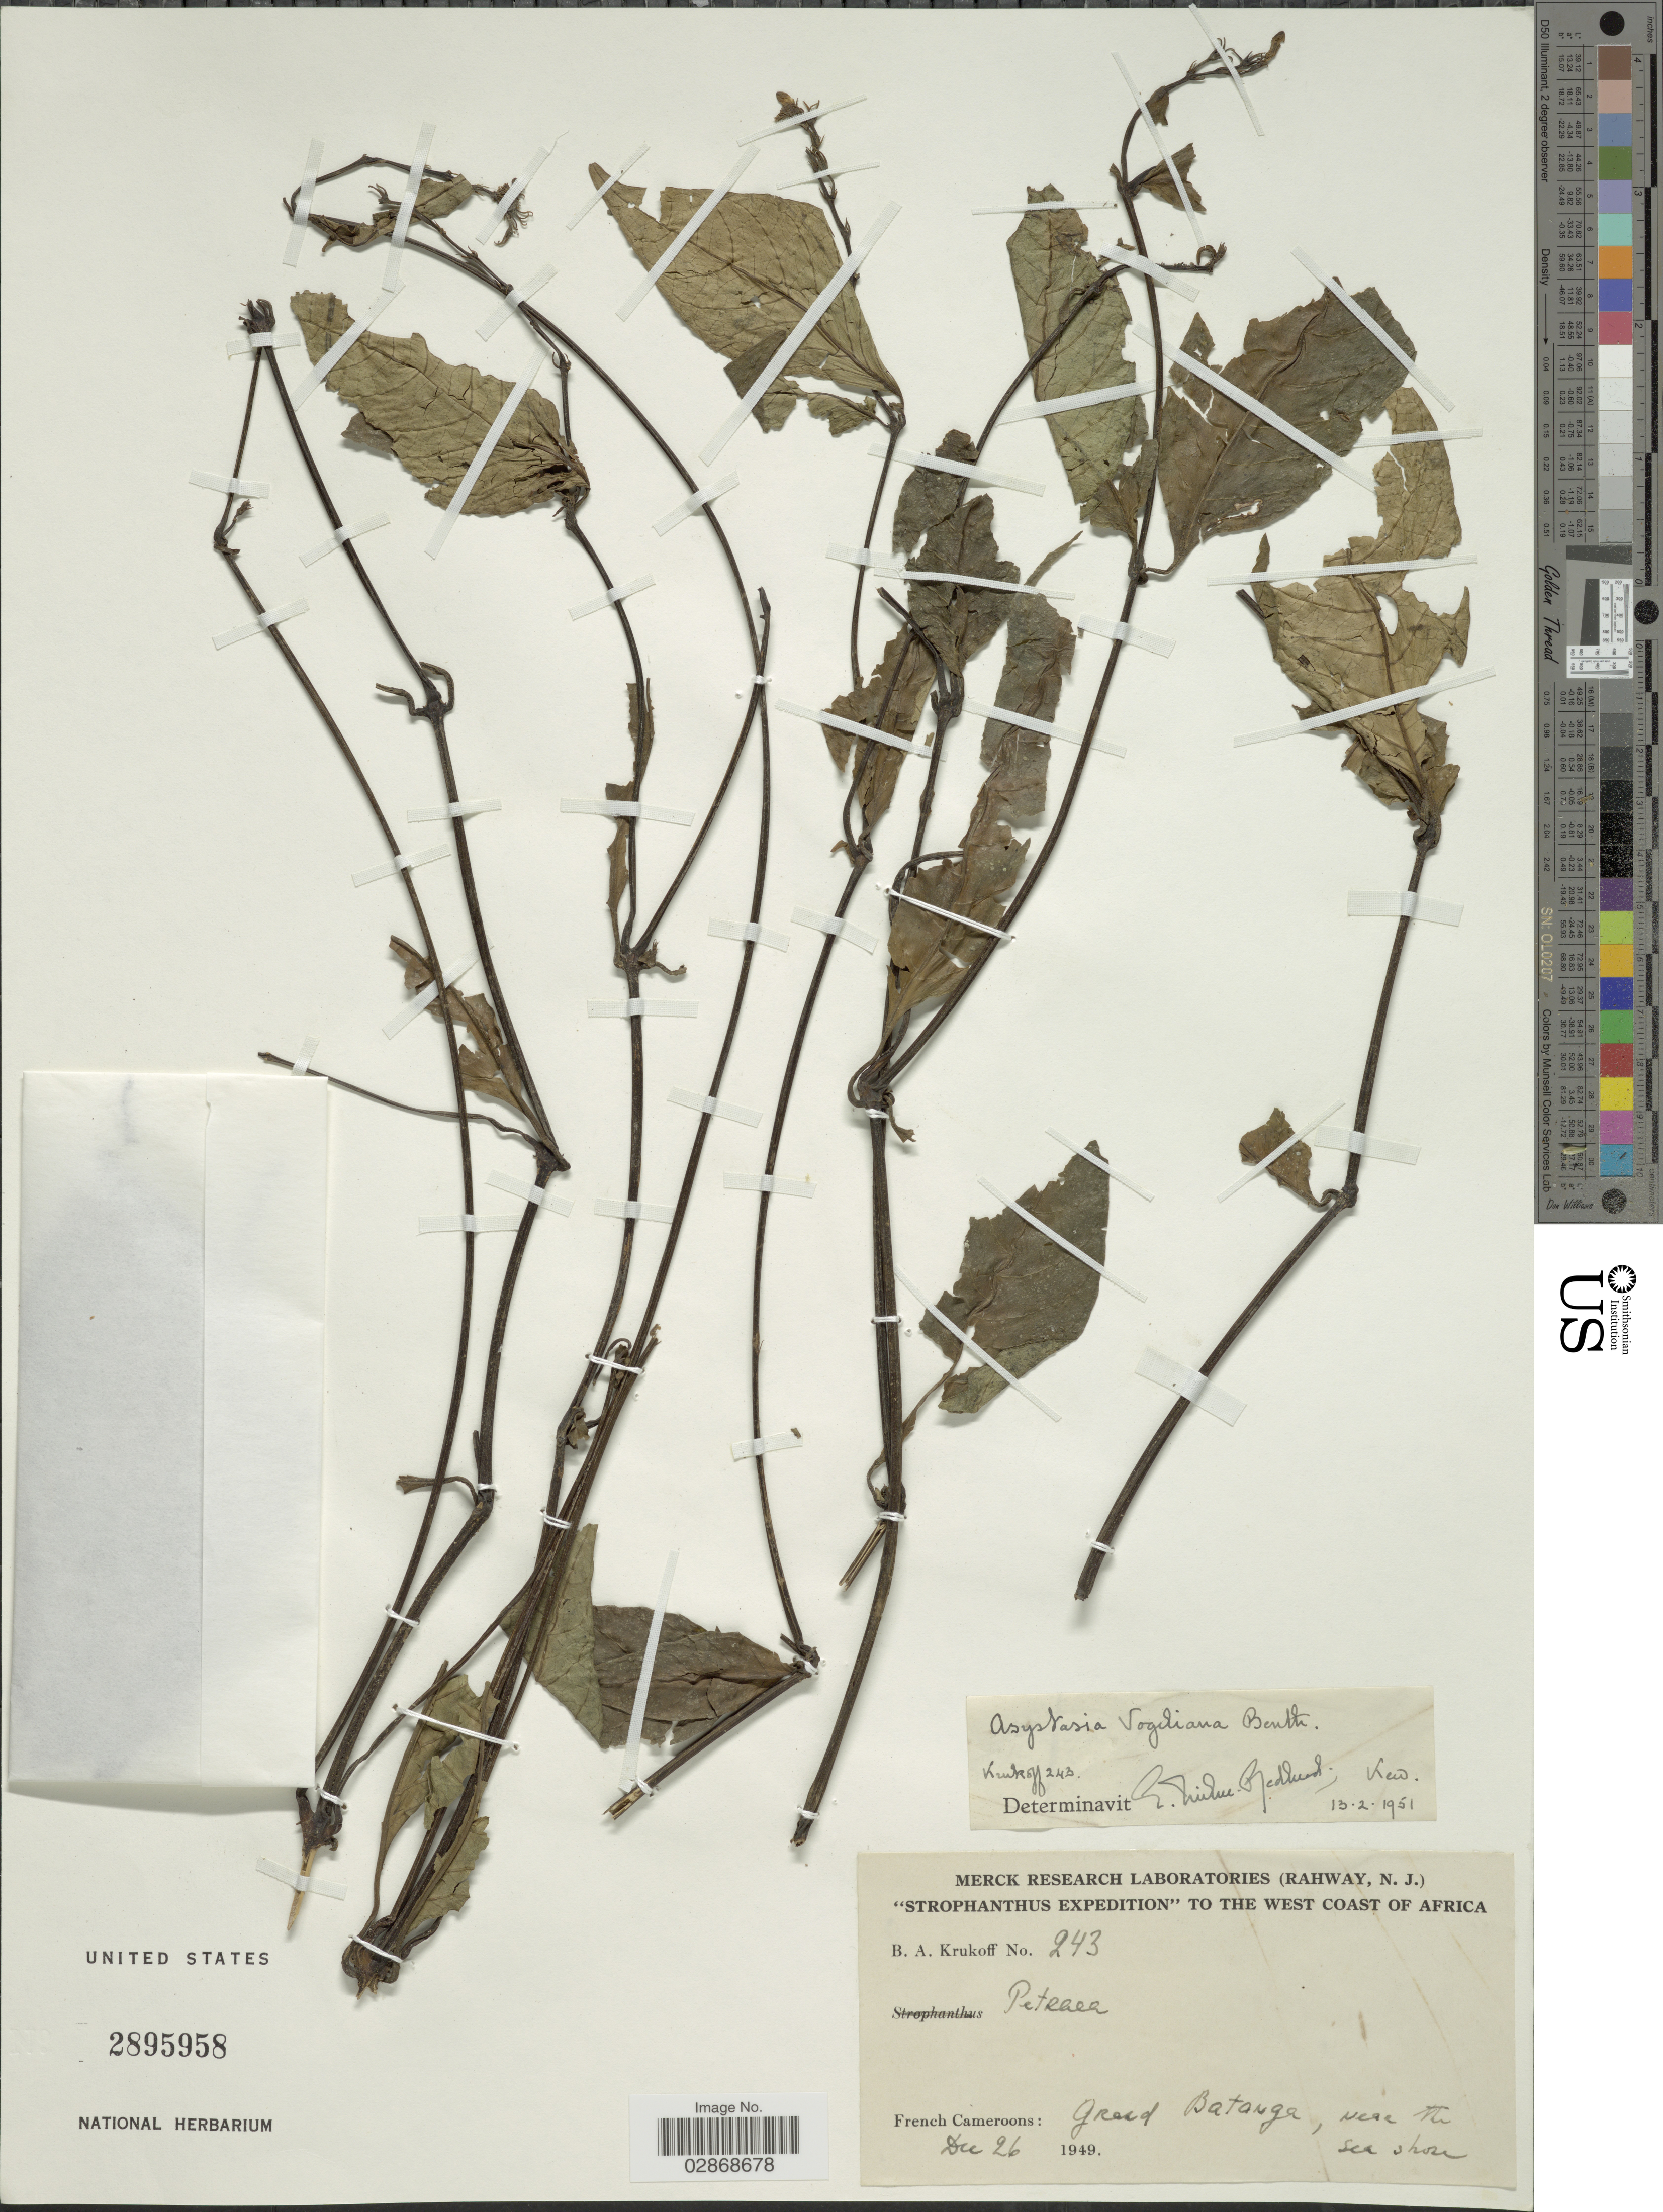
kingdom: Plantae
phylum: Tracheophyta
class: Magnoliopsida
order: Lamiales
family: Acanthaceae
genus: Asystasia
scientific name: Asystasia vogeliana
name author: Benth.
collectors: B. A. Krukoff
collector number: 243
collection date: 1949-12-26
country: Cameroon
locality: West Coast of Africa. French Cameroons: Grand Batanga, near the sea shore.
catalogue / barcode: US 2895958